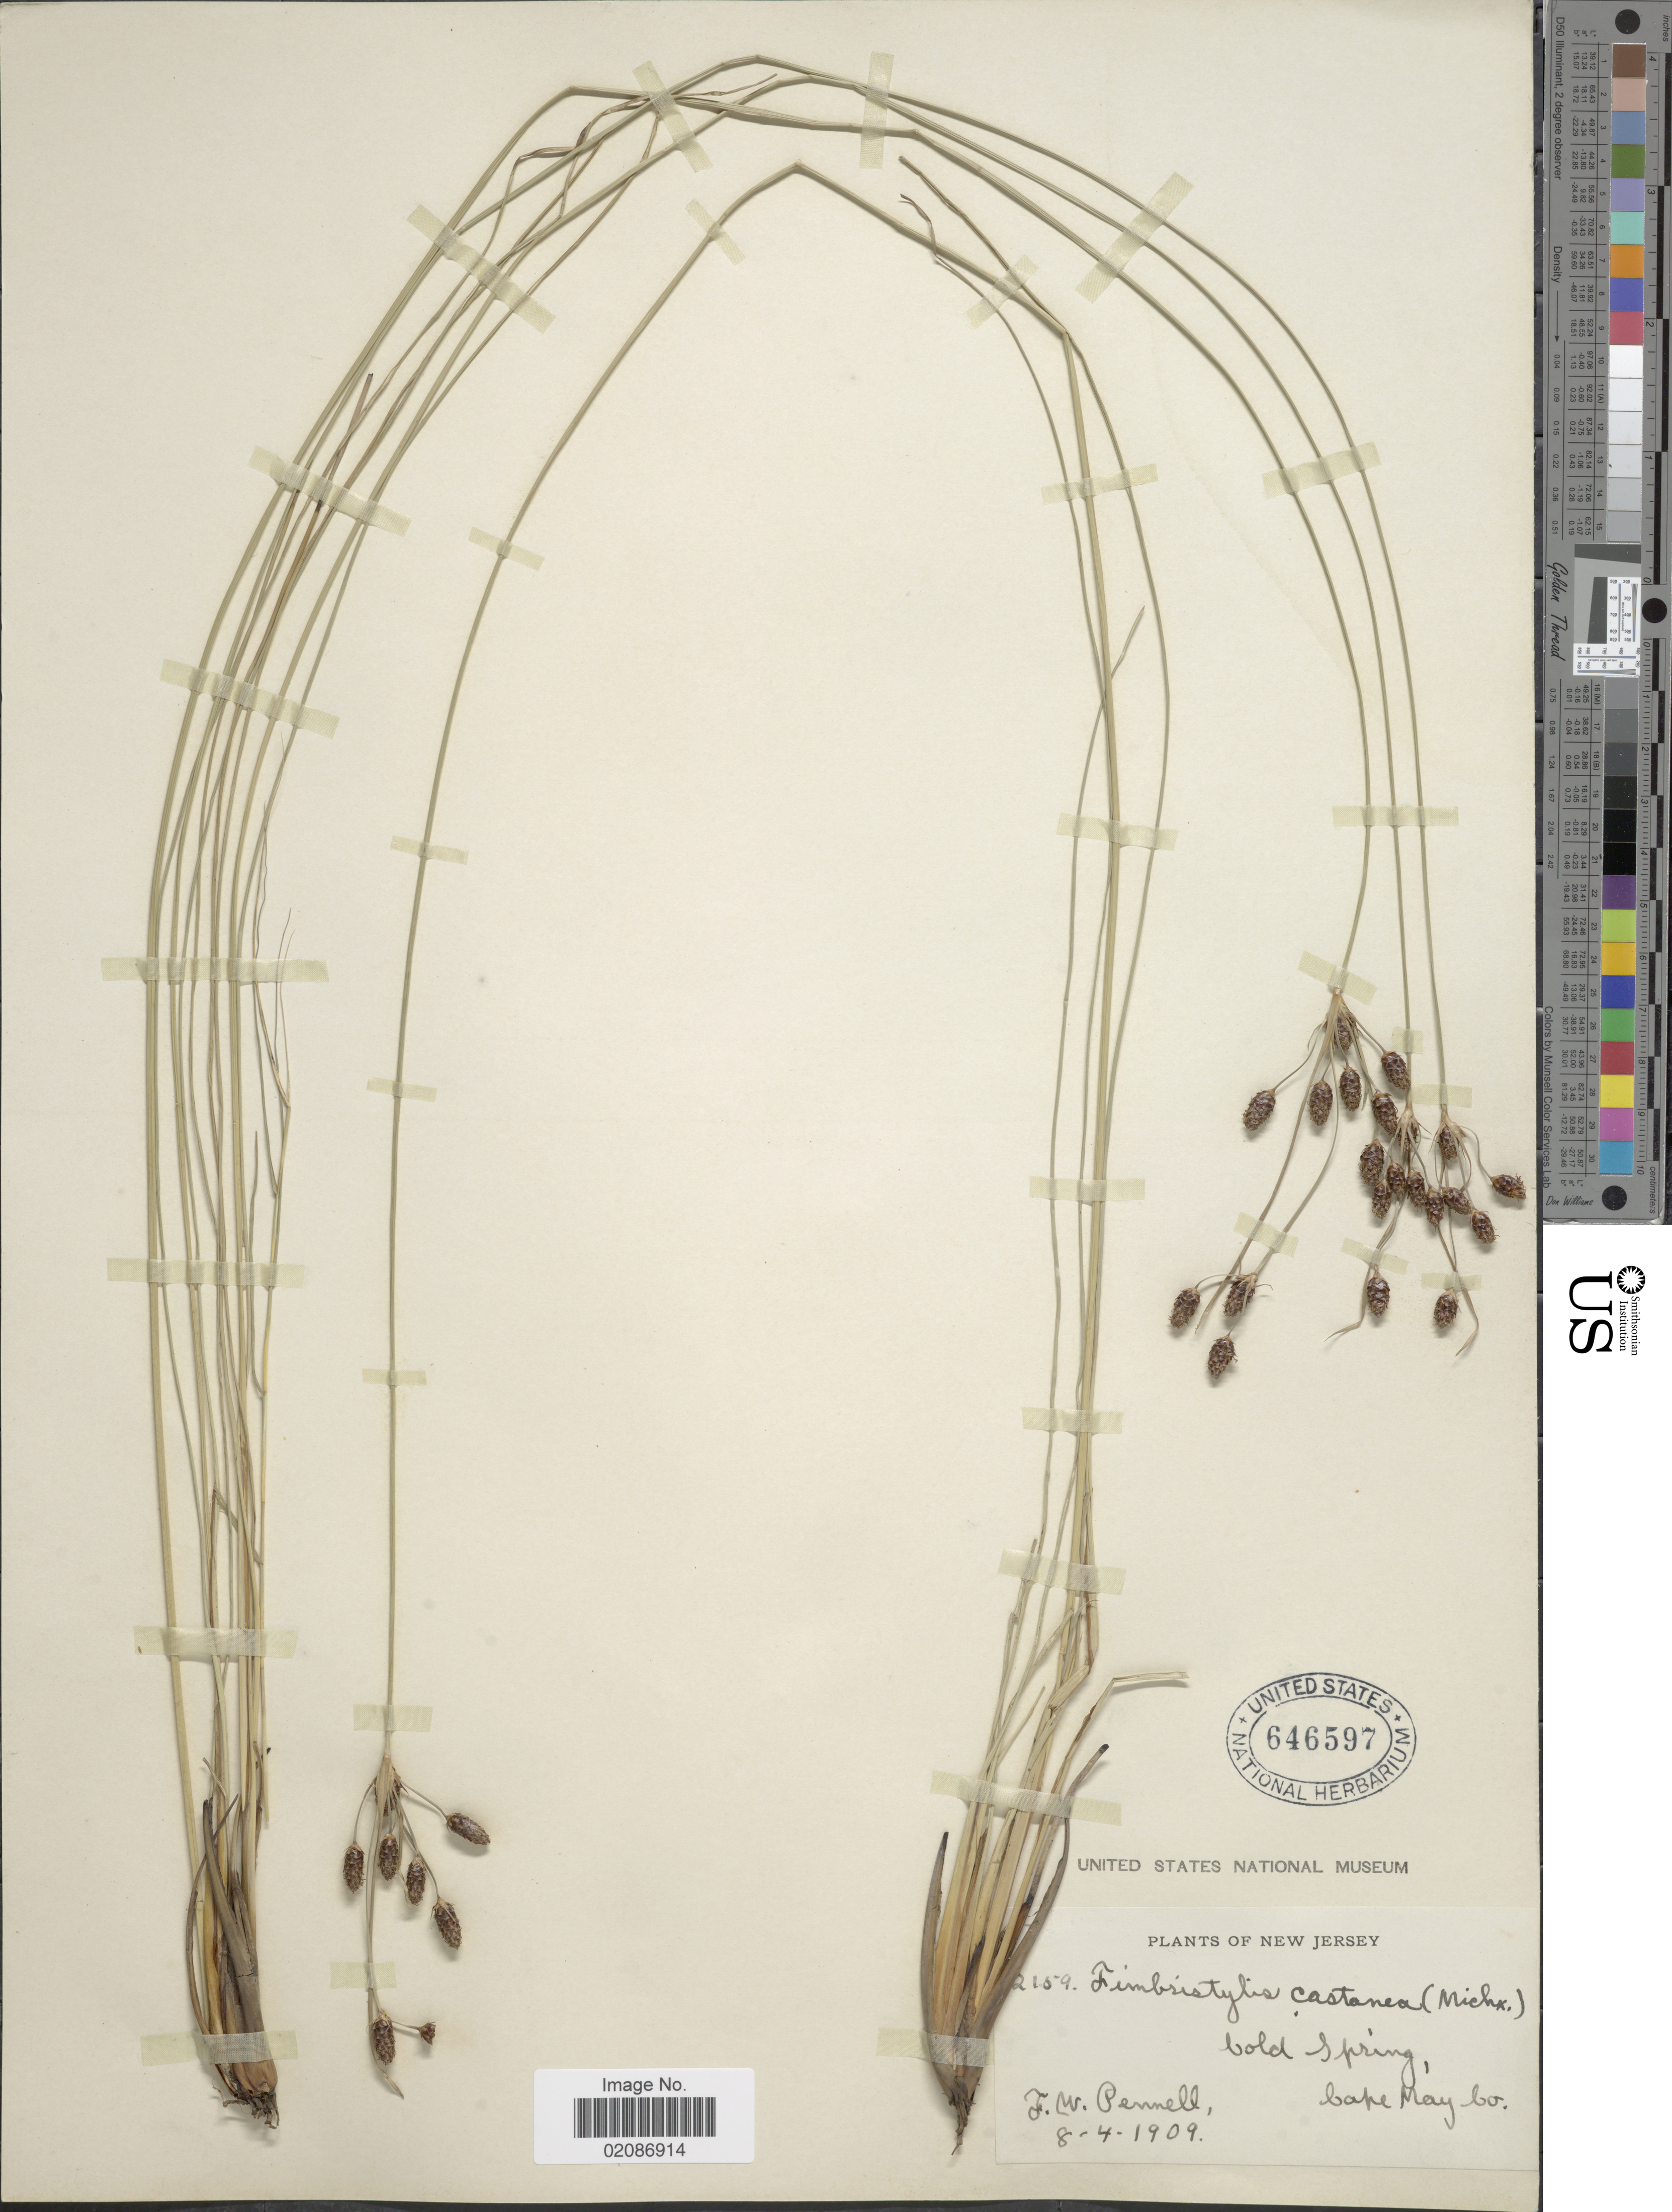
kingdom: Plantae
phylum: Tracheophyta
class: Liliopsida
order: Poales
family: Cyperaceae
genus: Fimbristylis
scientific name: Fimbristylis castanea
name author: (Michx.) Vahl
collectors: F. W. Pennell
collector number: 2159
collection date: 1909-08-04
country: United States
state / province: New Jersey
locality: Cold Spring, Cape May Co.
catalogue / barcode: US 646597